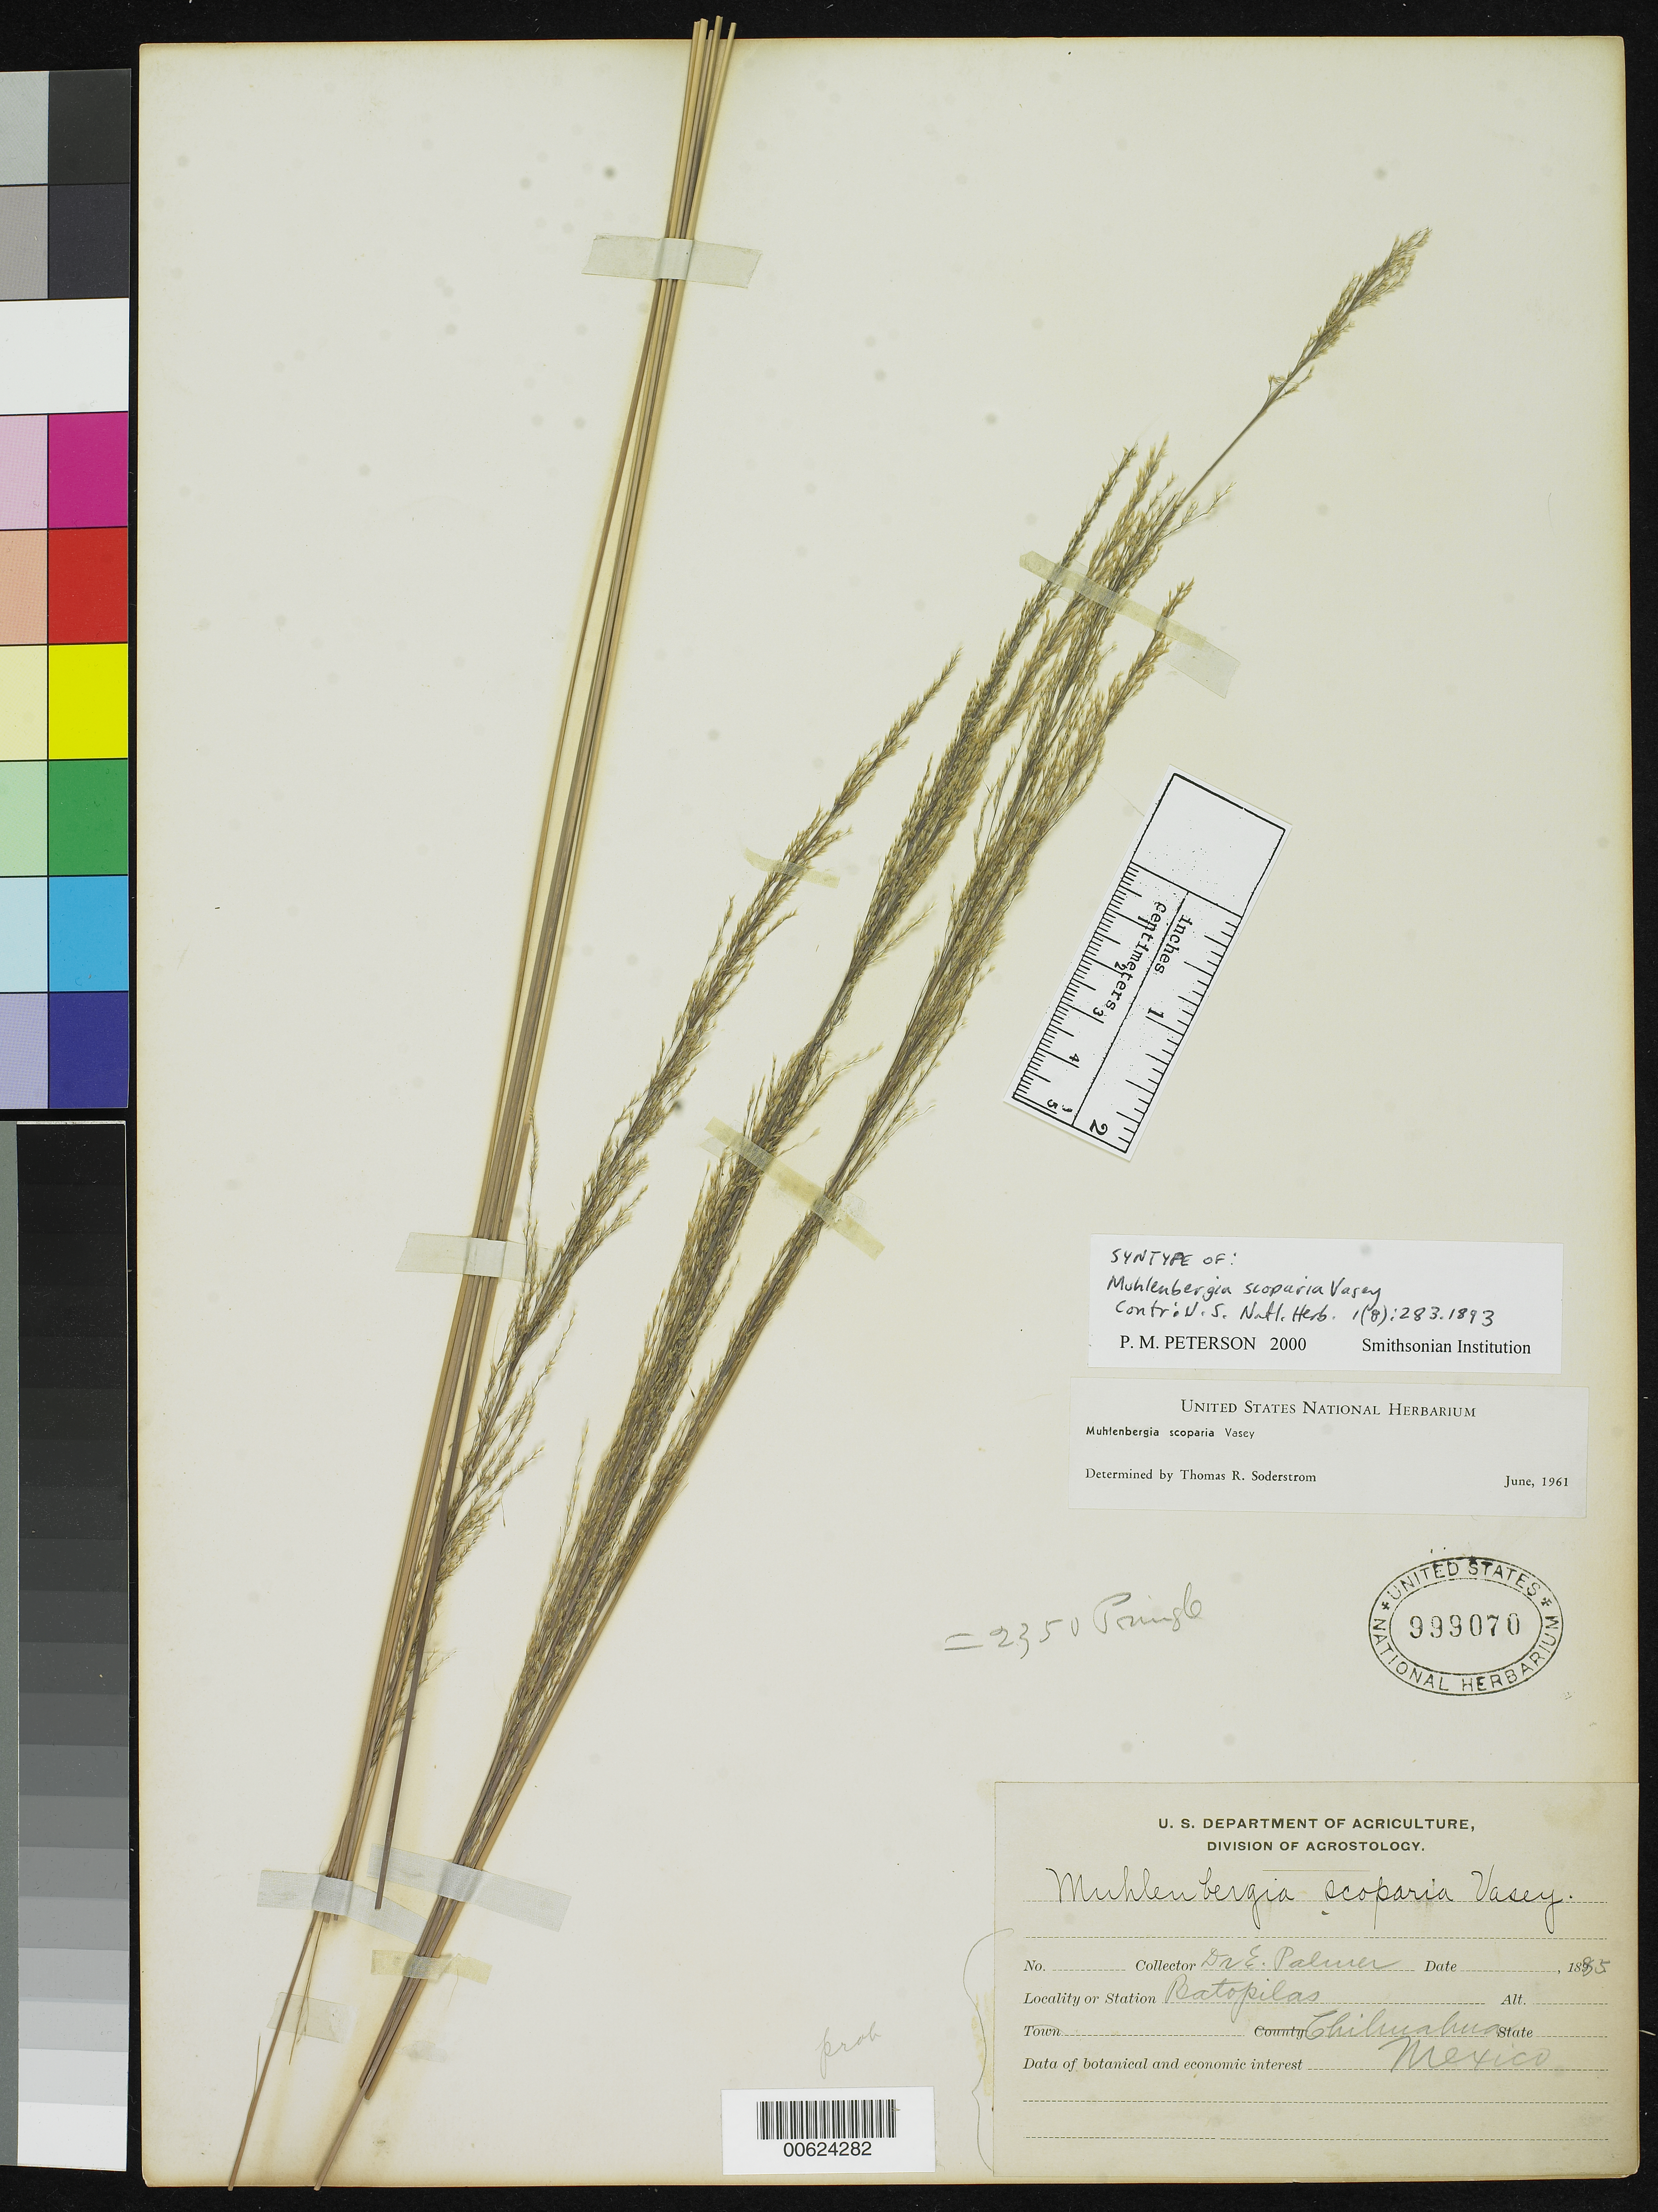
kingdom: Plantae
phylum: Tracheophyta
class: Liliopsida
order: Poales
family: Poaceae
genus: Muhlenbergia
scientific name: Muhlenbergia scoparia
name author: Vasey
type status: Syntype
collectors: E. Palmer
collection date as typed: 1885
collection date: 1885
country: Mexico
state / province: Chihuahua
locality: Batopilas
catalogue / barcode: US 999070